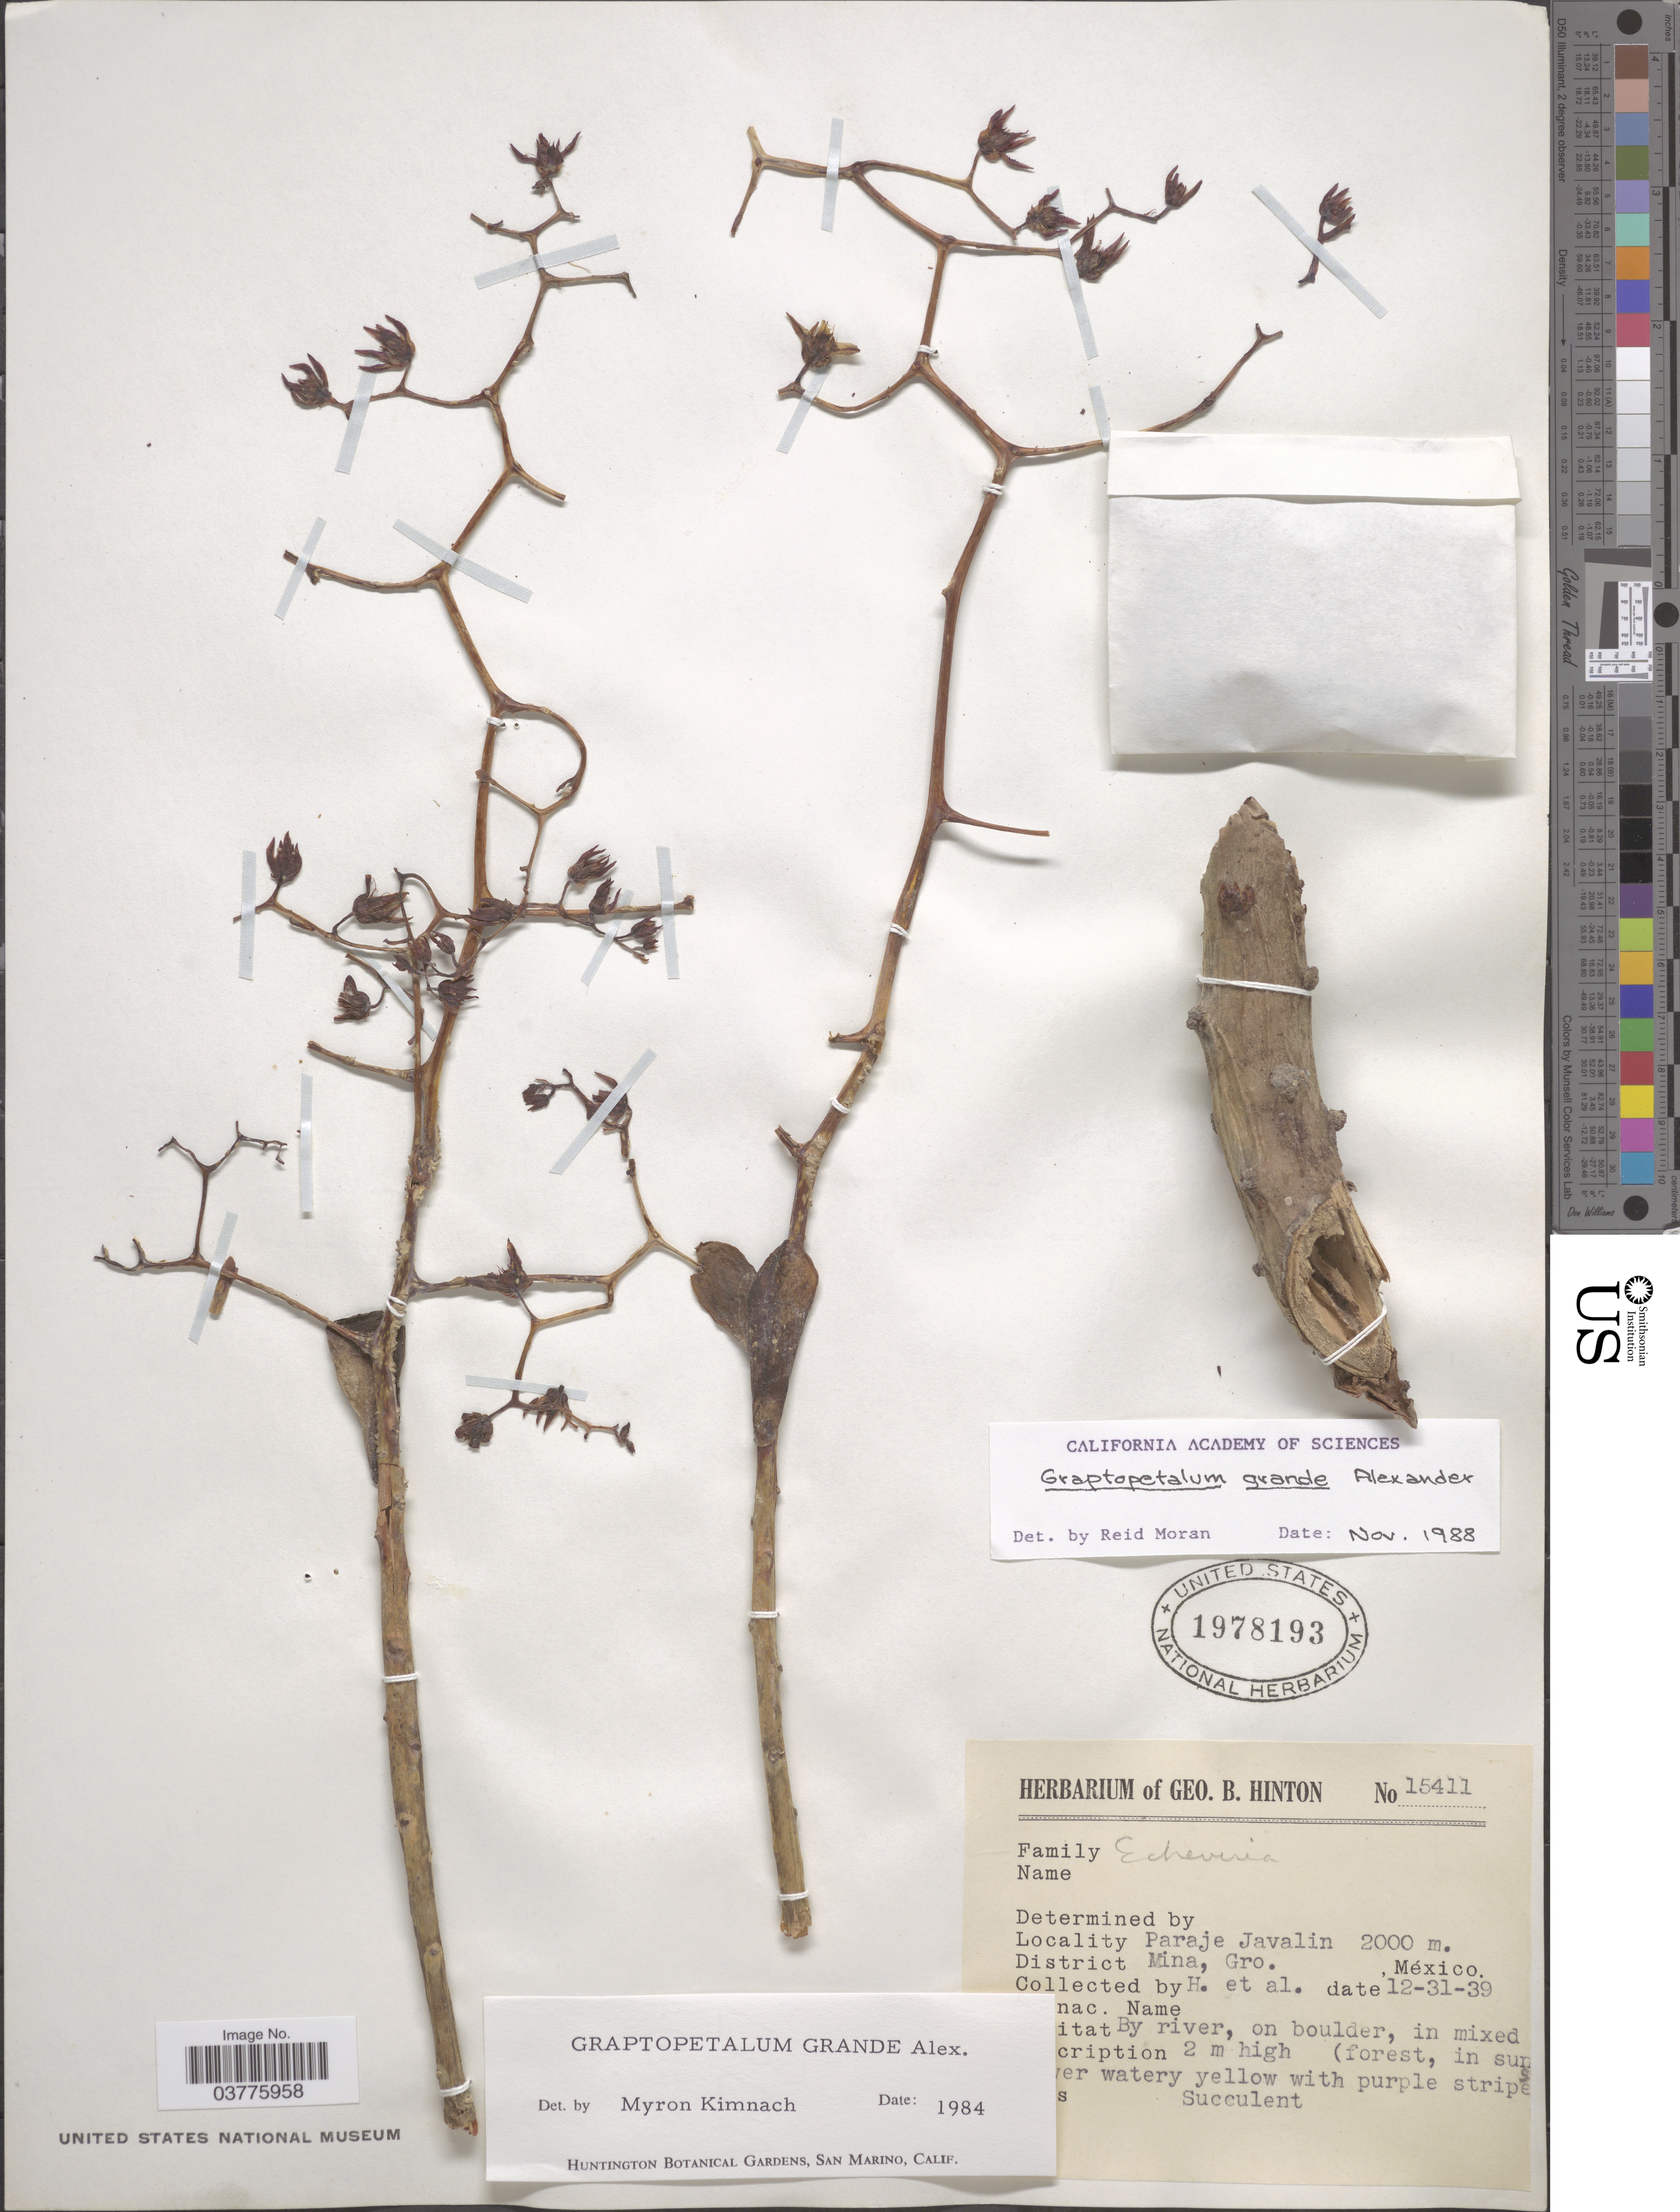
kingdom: Plantae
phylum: Tracheophyta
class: Magnoliopsida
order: Saxifragales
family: Crassulaceae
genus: Graptopetalum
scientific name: Graptopetalum grande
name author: Alexander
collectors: G. B. Hinton & et al.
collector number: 15411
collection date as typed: Transcribed d/m/y: 31/12/39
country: Mexico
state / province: Guerrero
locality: Paraje Javalin. District Mina.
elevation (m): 2000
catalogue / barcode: US 1978193